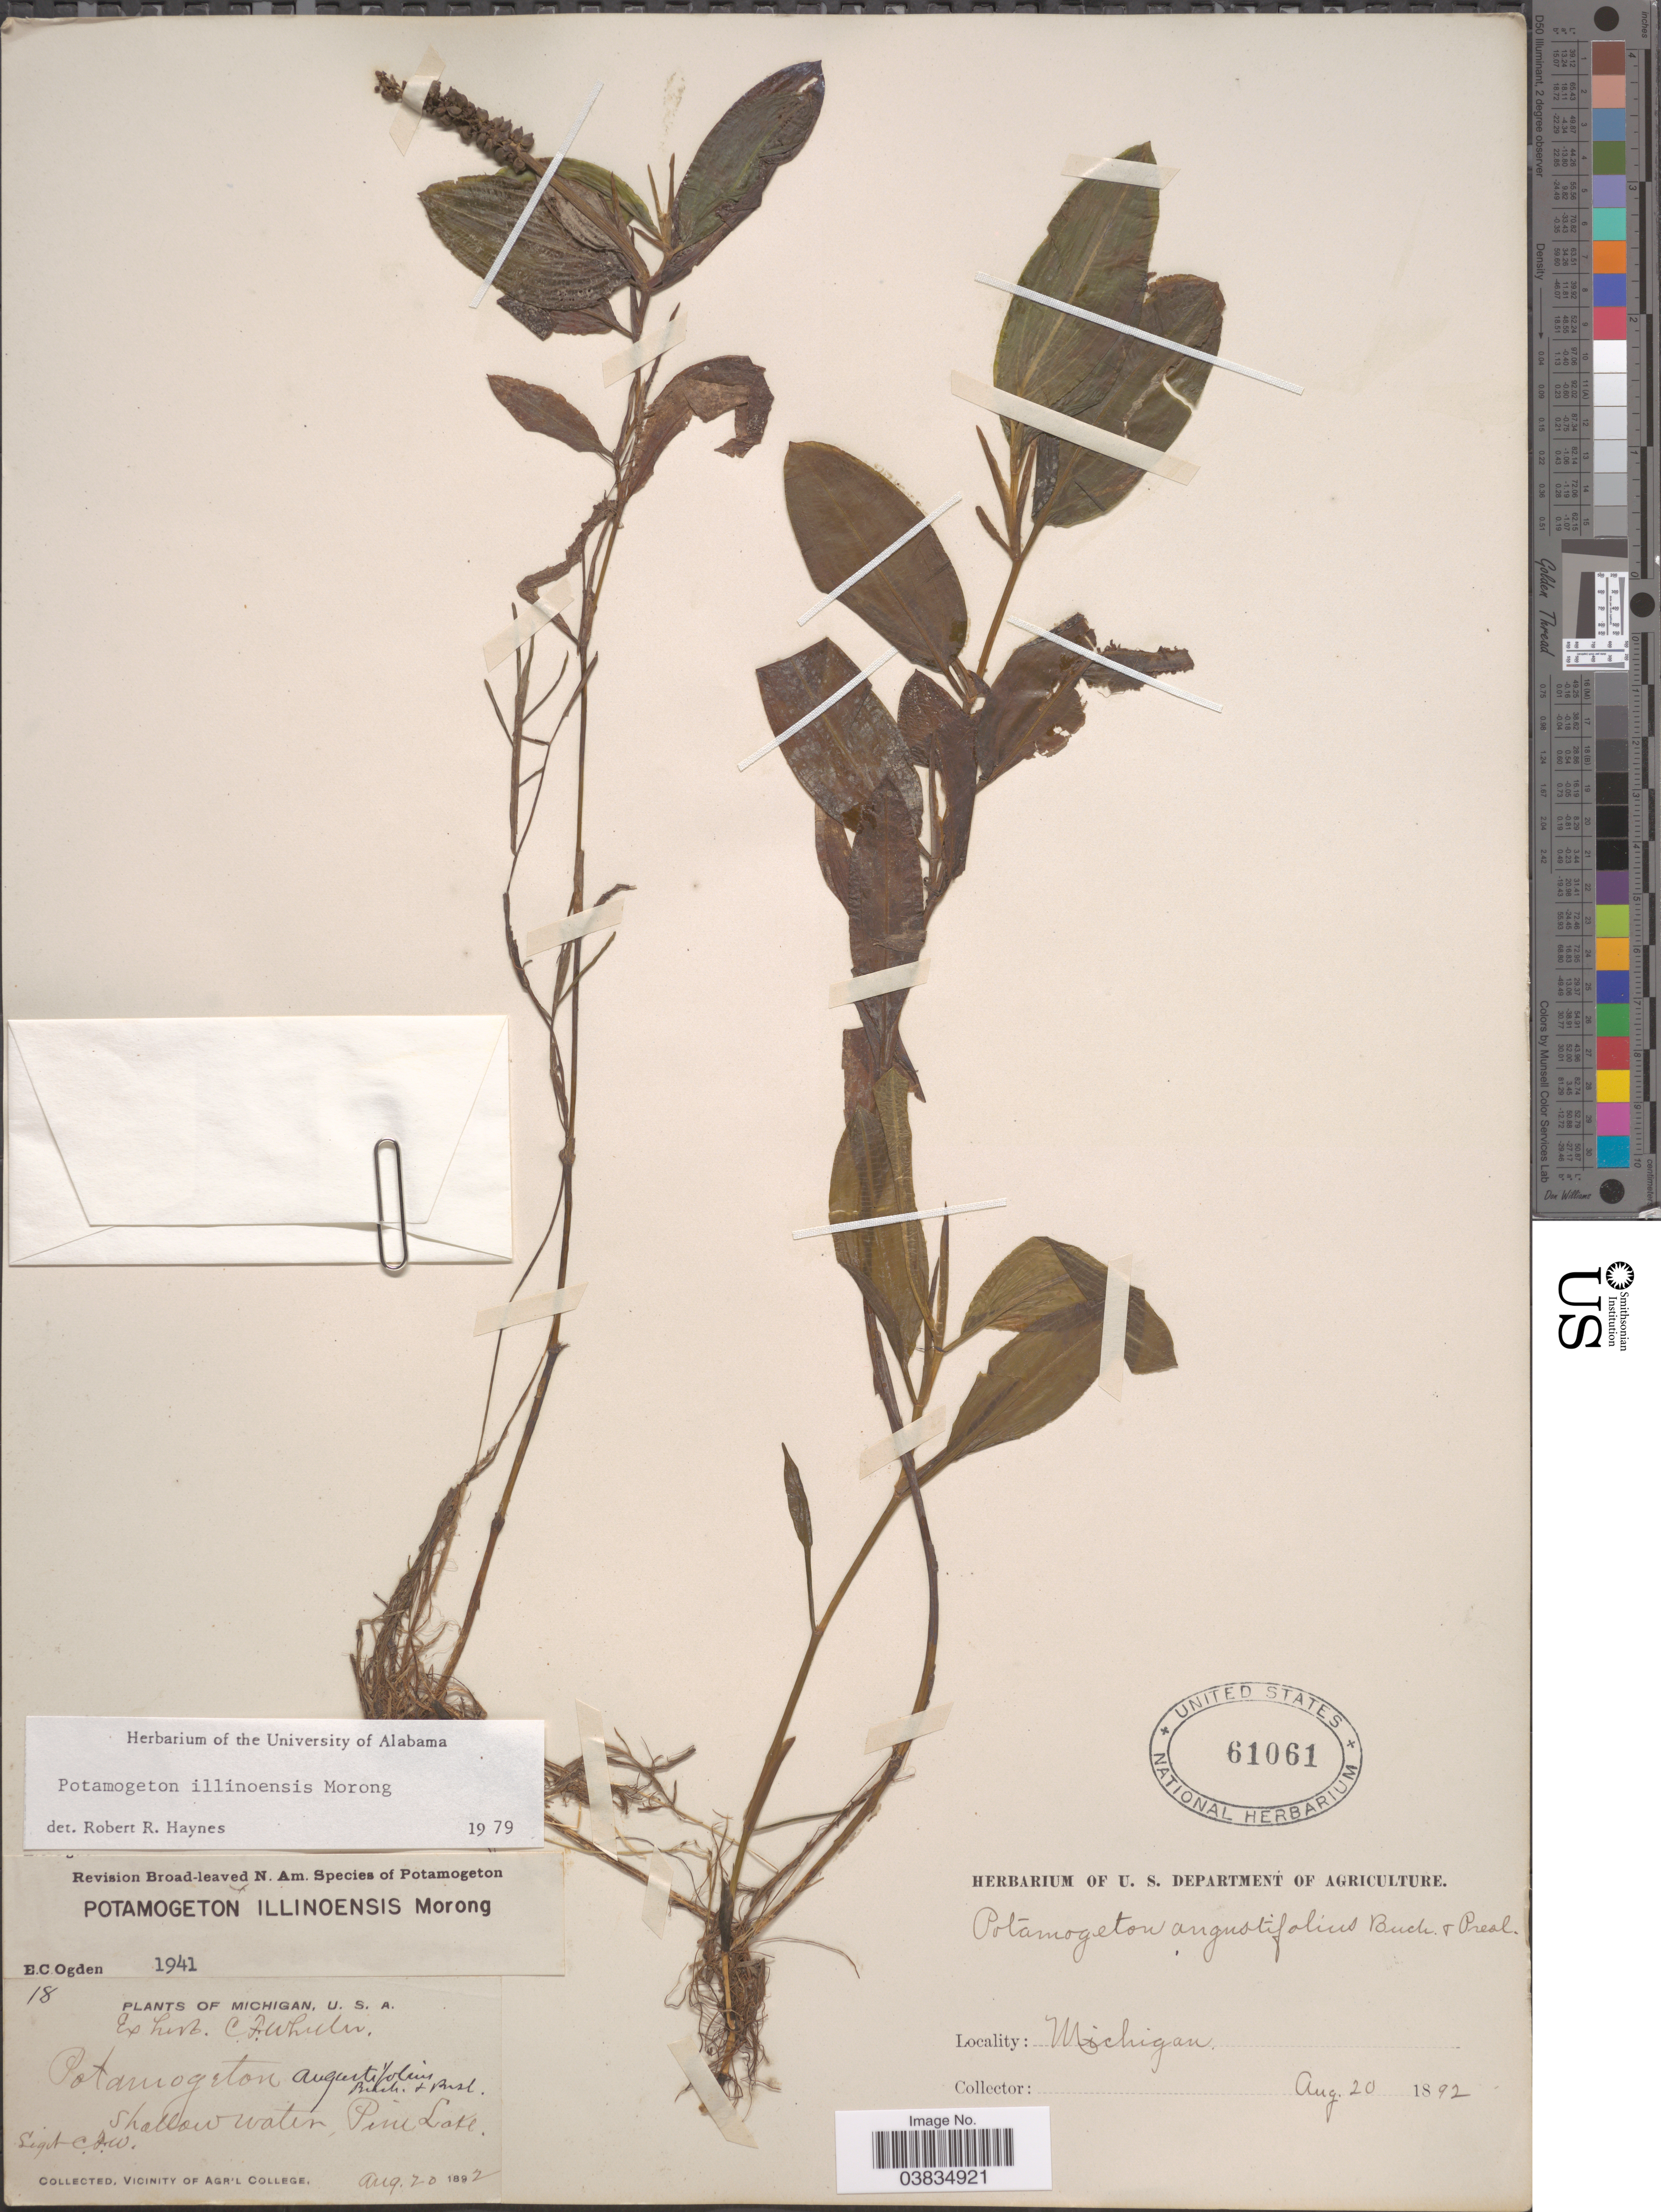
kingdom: Plantae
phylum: Tracheophyta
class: Liliopsida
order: Alismatales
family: Potamogetonaceae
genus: Potamogeton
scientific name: Potamogeton illinoensis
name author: Morong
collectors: Ex Herb. C. F. Wheeler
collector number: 18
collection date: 1892-08-20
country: United States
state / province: Michigan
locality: Shallow water, Pine Lake.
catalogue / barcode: US 61061